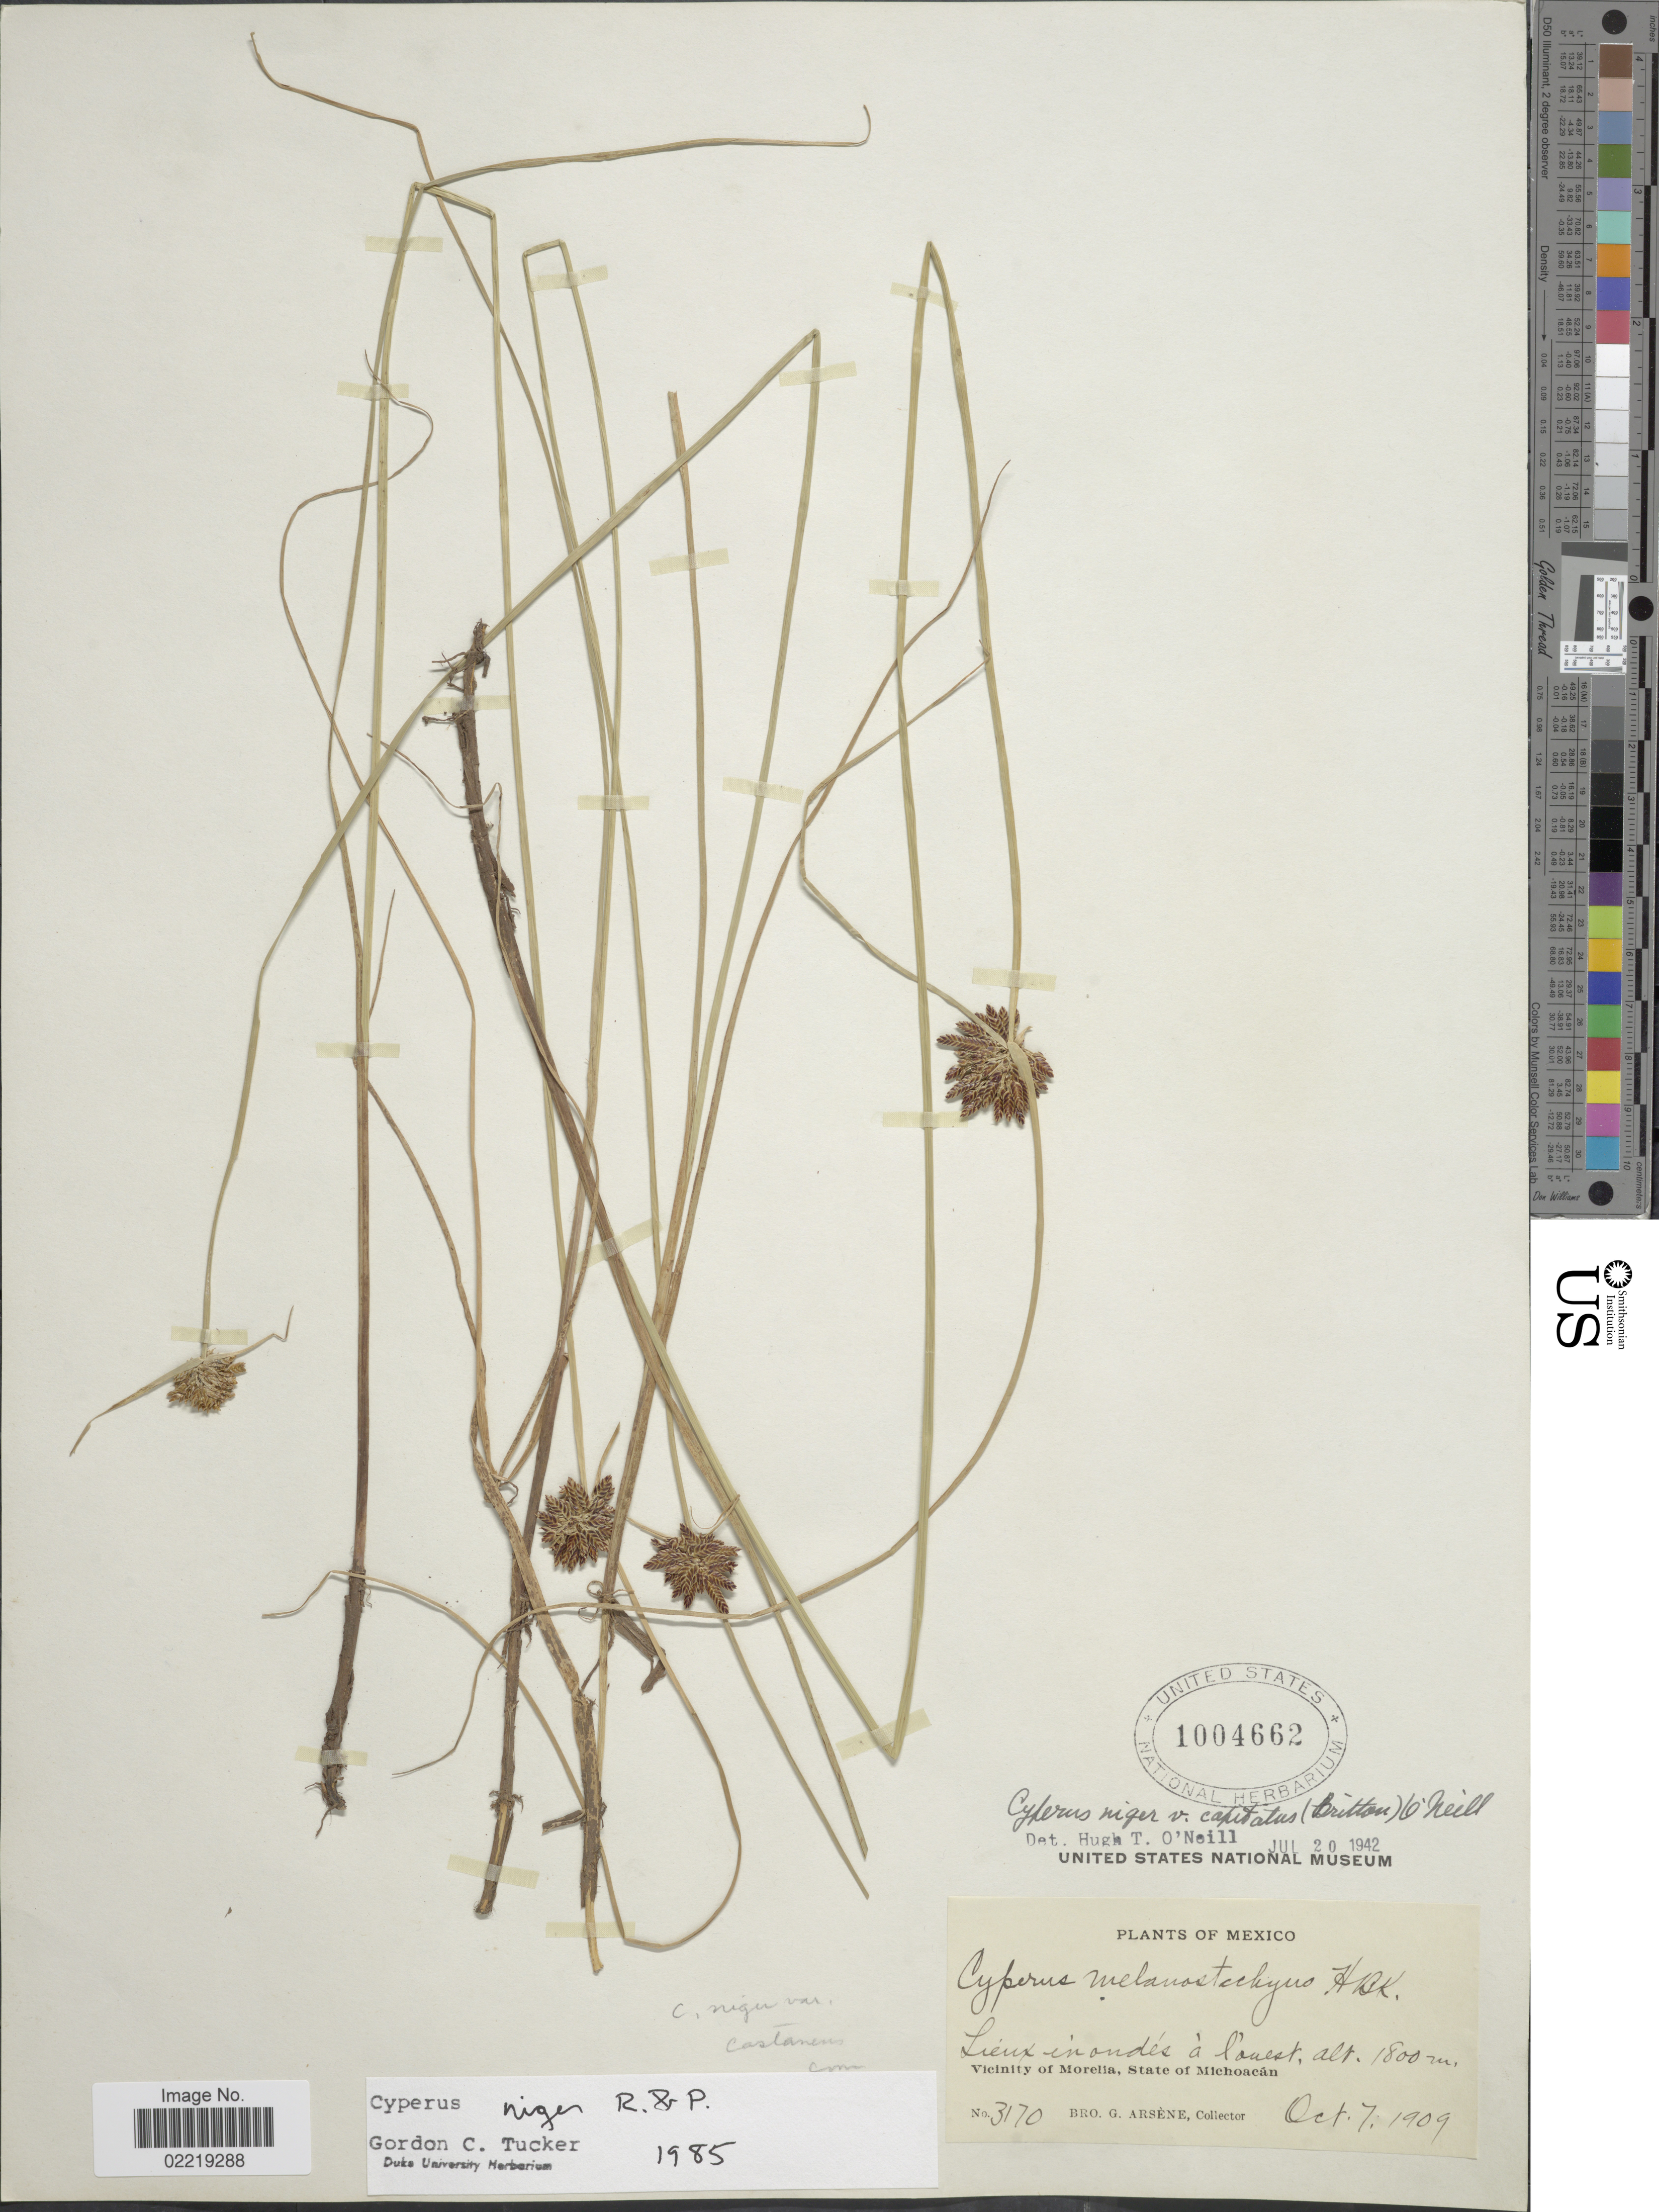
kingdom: Plantae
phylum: Tracheophyta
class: Liliopsida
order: Poales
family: Cyperaceae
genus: Cyperus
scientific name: Cyperus niger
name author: Ruiz & Pav.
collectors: Bro. G. Arsène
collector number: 3170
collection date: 1909-10-07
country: Mexico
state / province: Michoacán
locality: Lieux in ondes a l' ouest, Vicinity of Morelia, State of Michoacan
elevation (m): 1800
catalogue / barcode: US 1004662